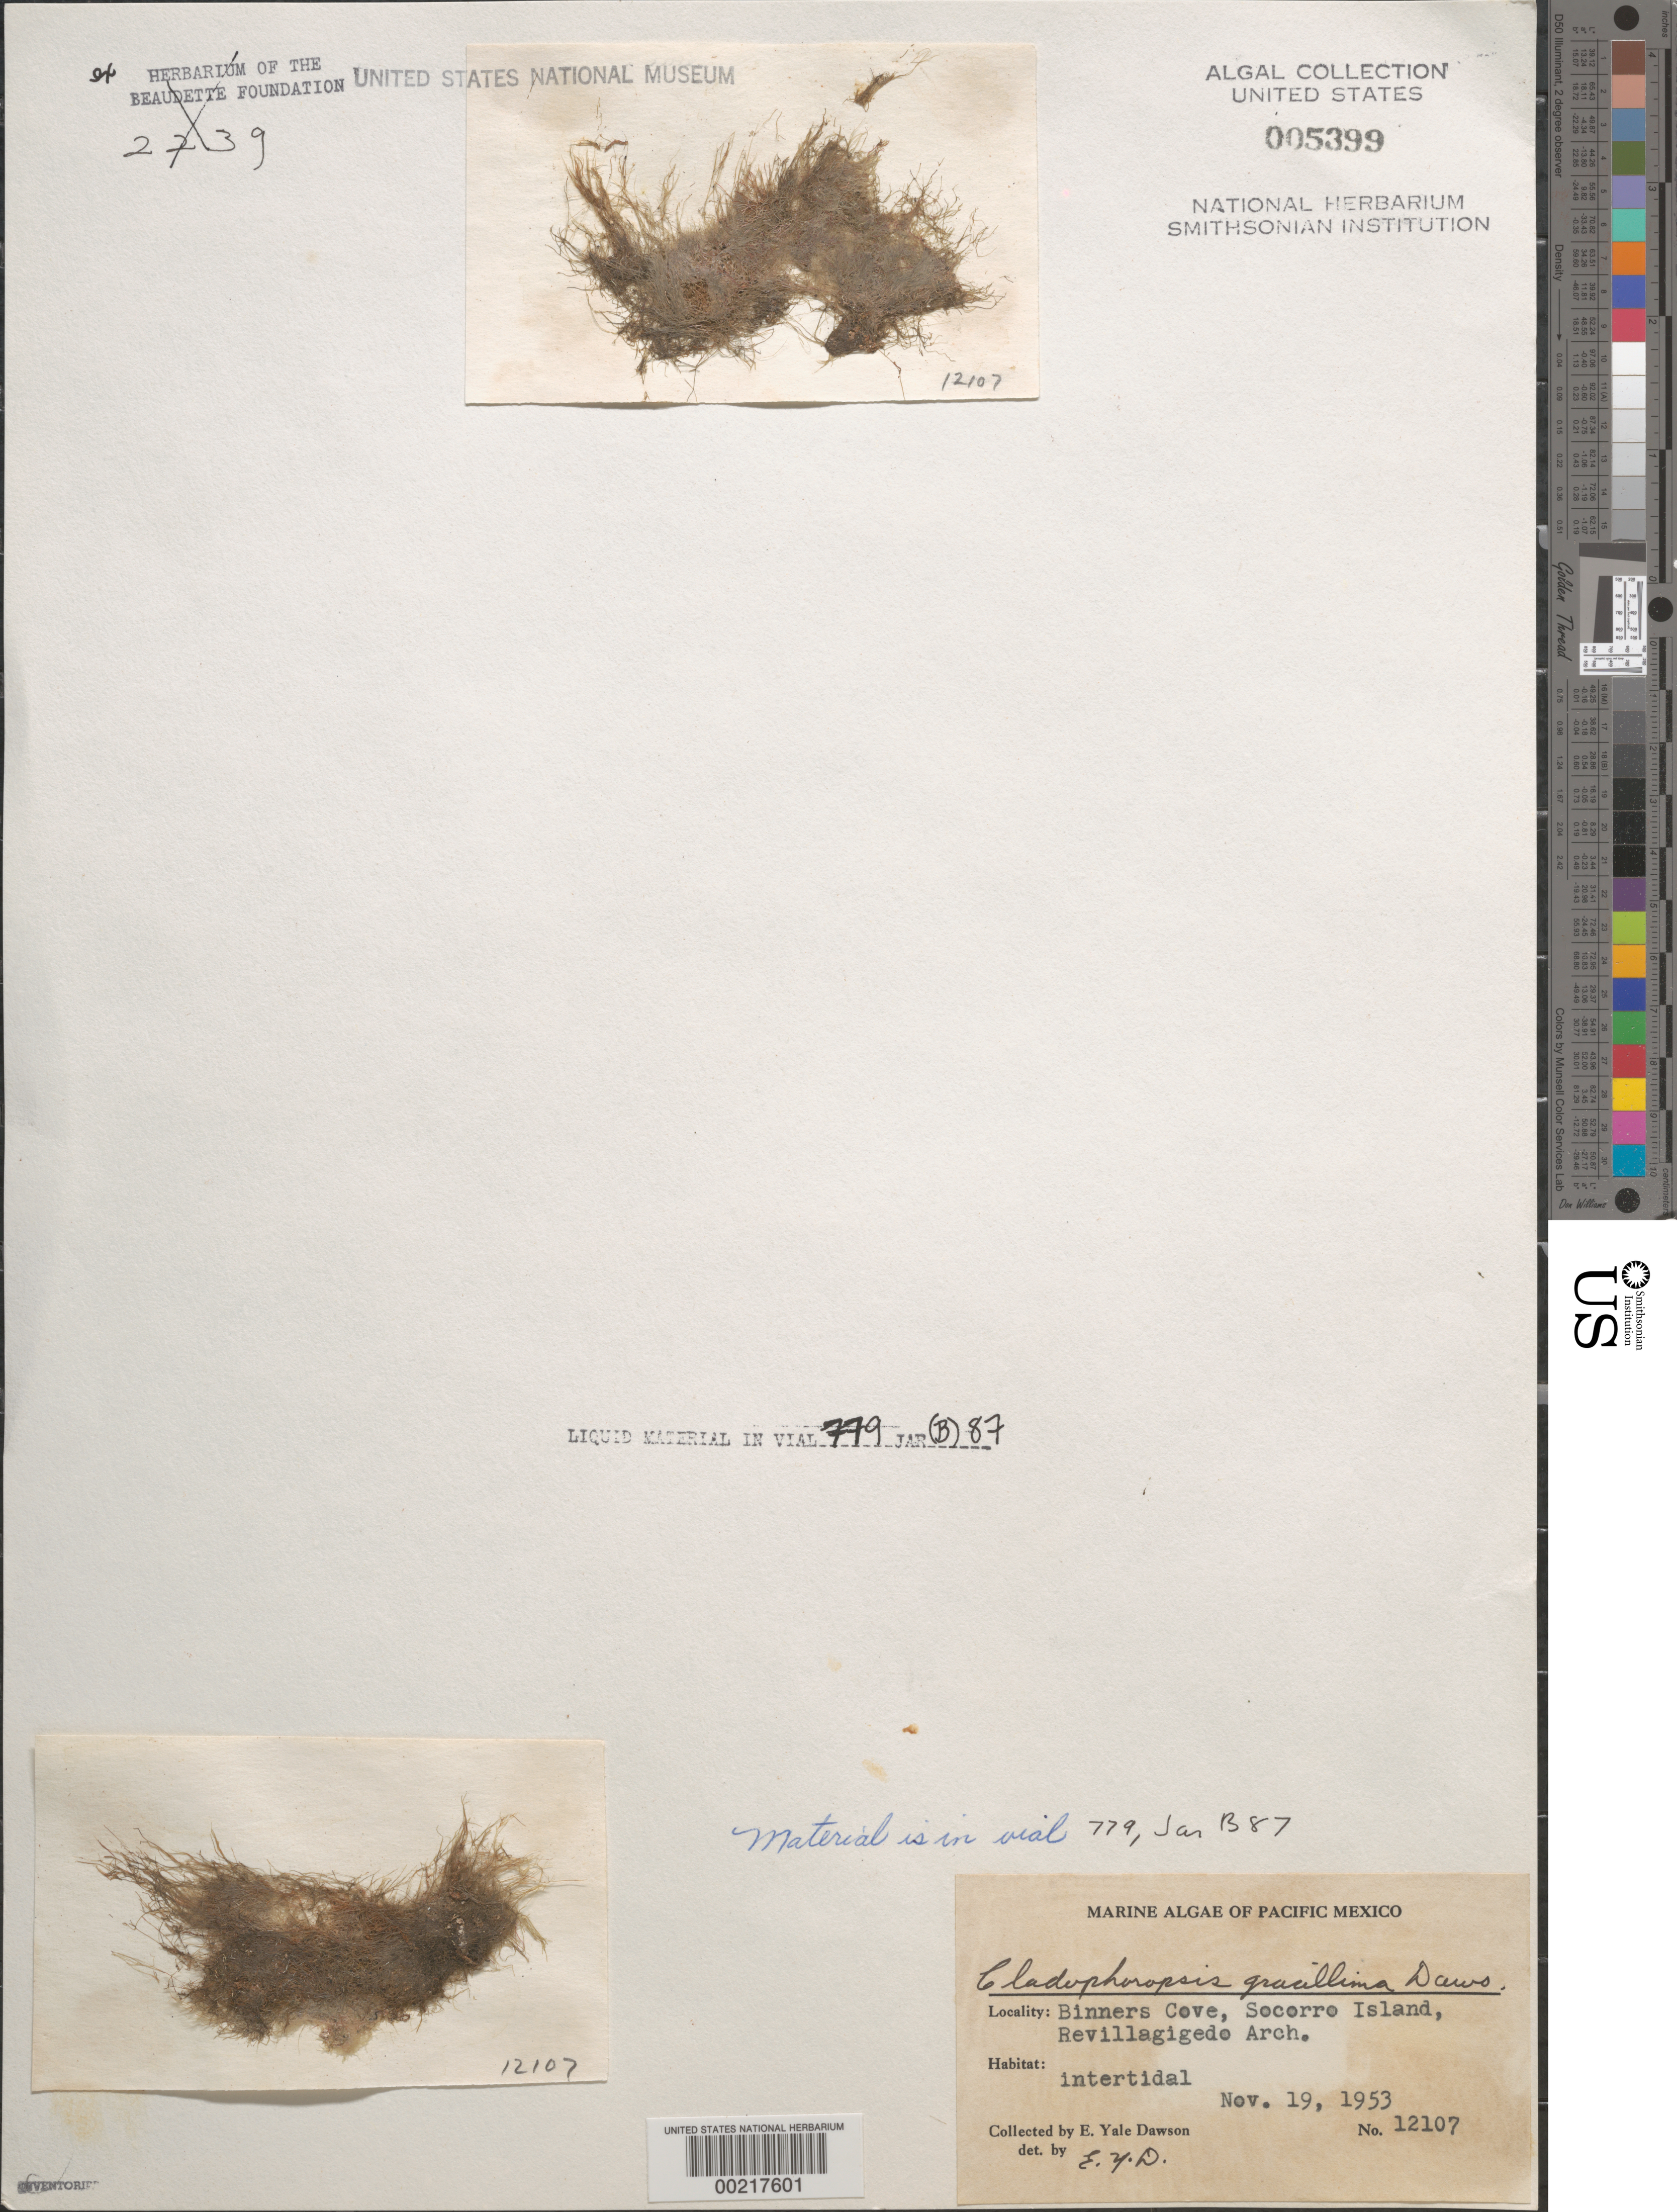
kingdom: Plantae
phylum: Chlorophyta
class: Ulvophyceae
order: Siphonocladales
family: Boodleaceae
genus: Cladophoropsis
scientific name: Cladophoropsis gracillima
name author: E.Y. Dawson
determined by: Dawson, E. Y.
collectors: E. Y. Dawson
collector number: EYD 12107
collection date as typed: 19 Nov 1953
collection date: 1953-11-19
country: Mexico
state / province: Colima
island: Isla Socorro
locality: Binners Cove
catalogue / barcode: US 5399